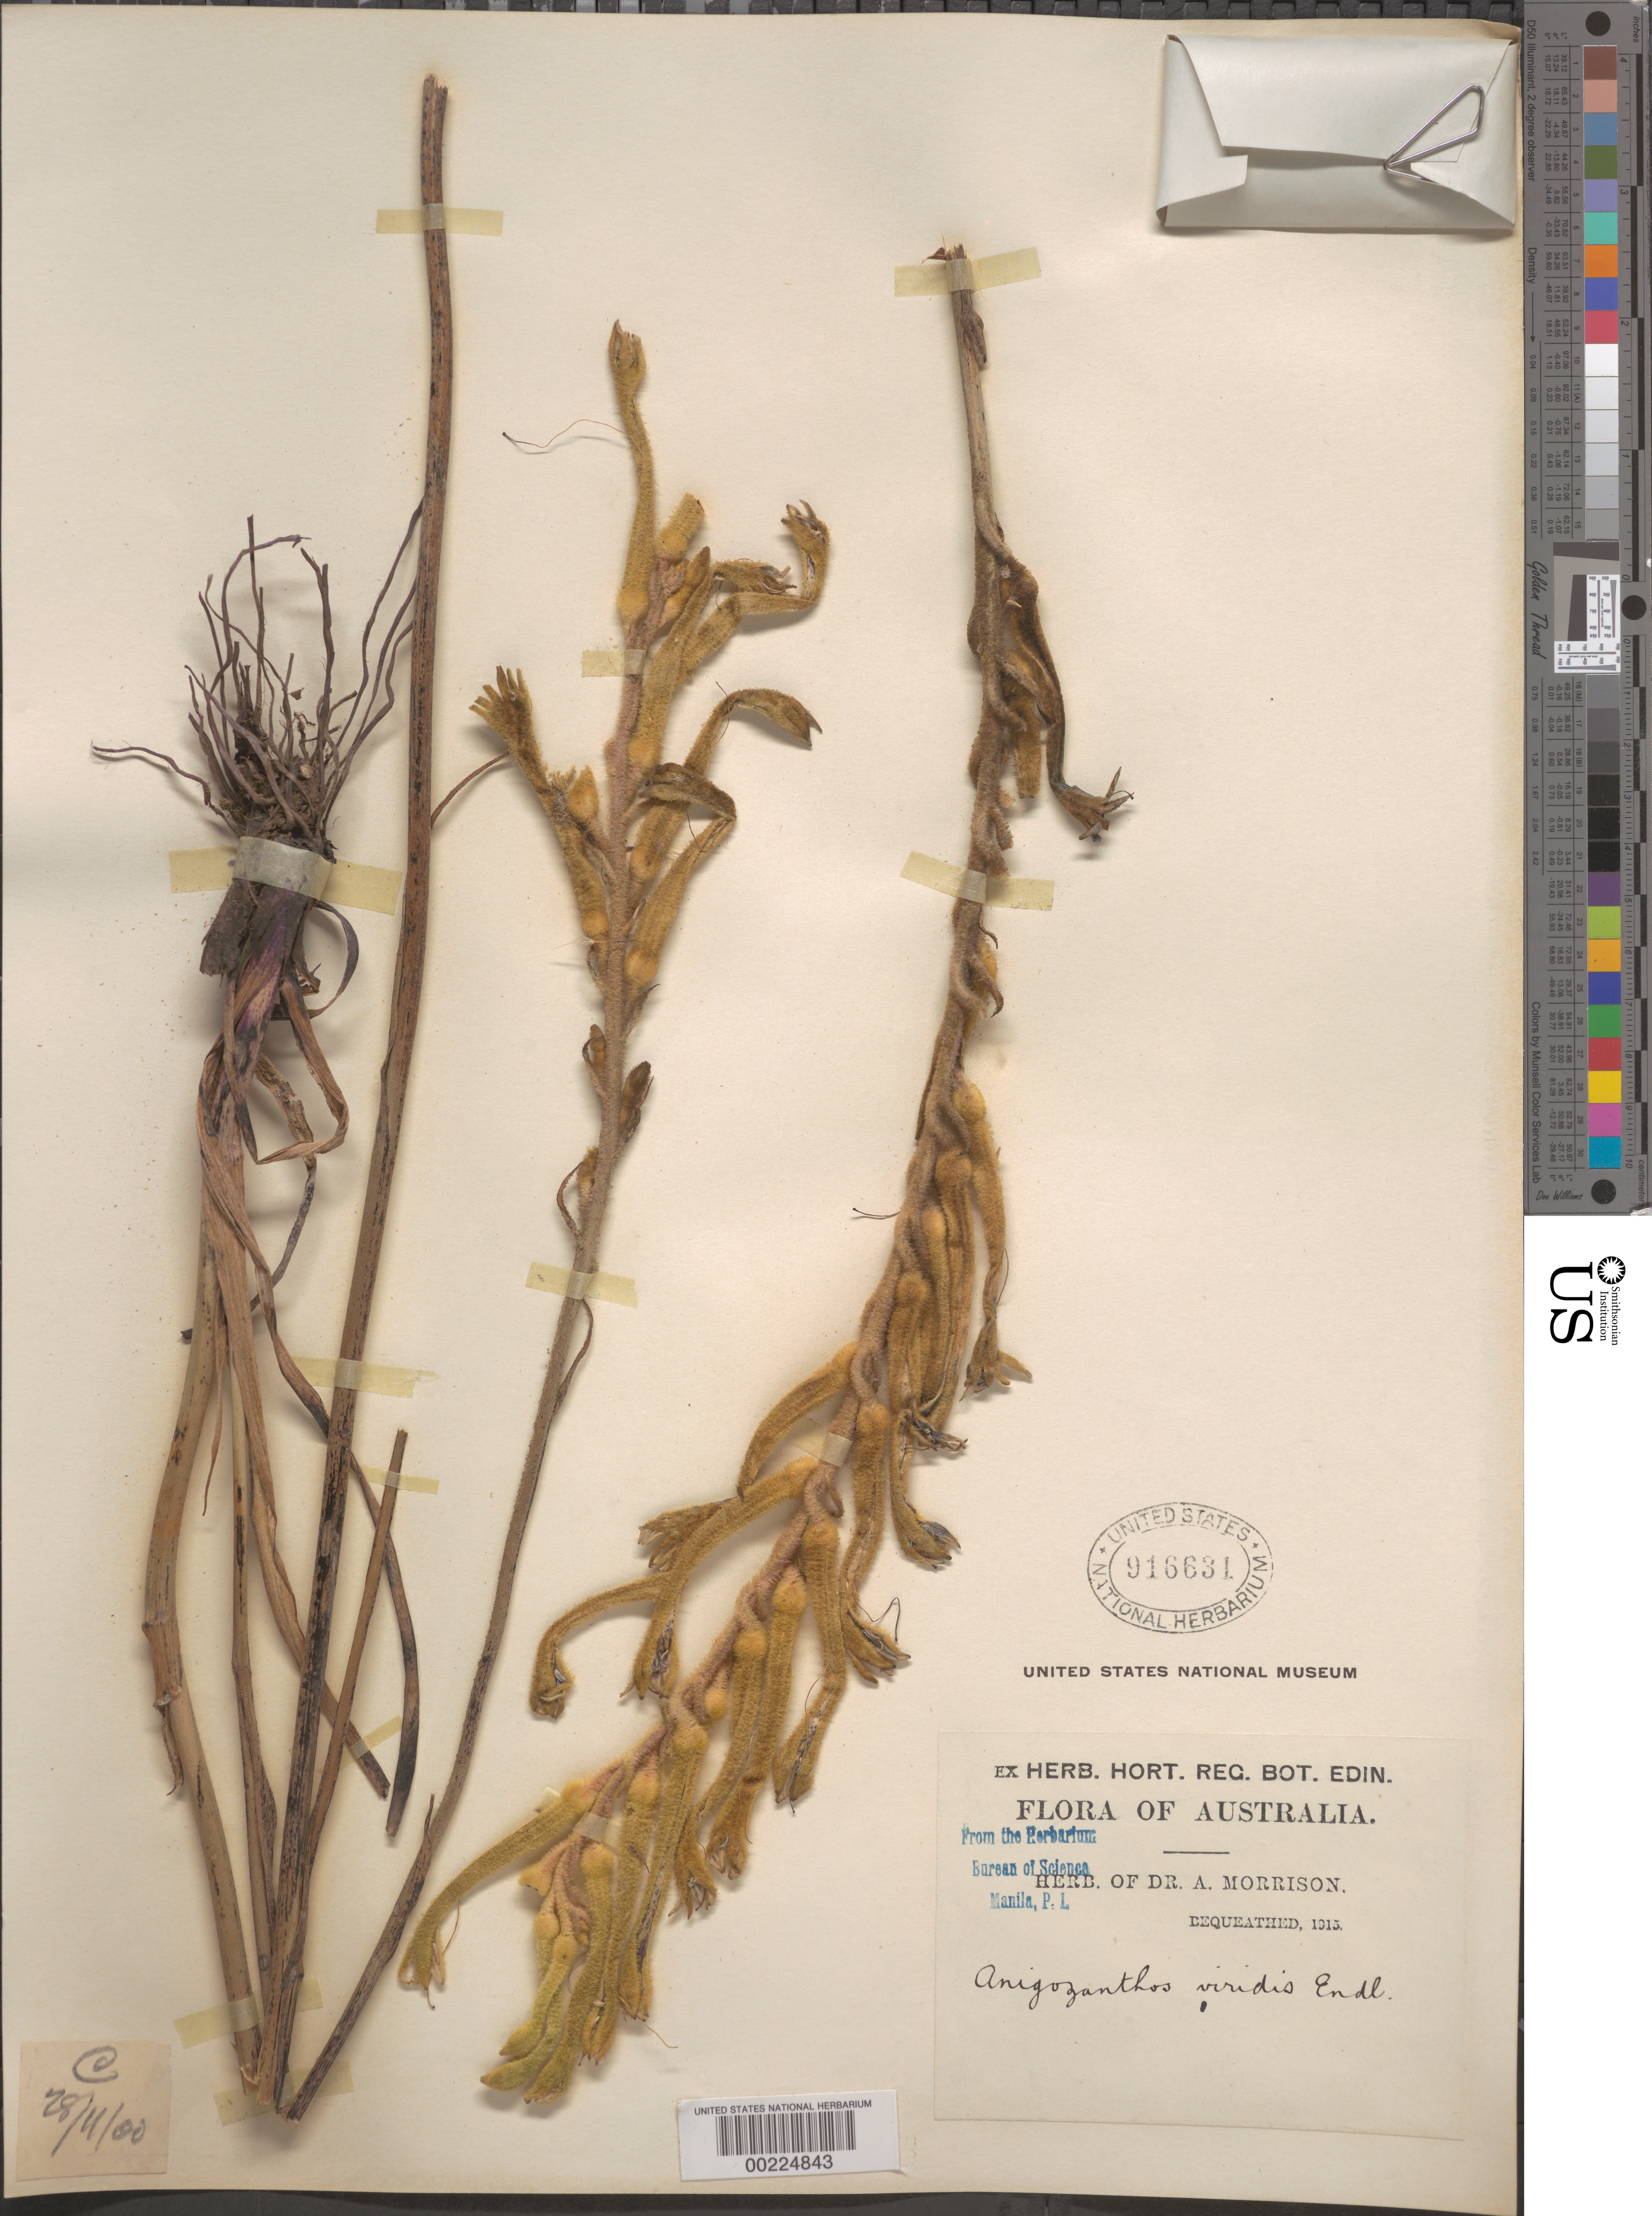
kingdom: Plantae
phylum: Tracheophyta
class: Liliopsida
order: Commelinales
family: Haemodoraceae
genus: Anigozanthos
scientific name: Anigozanthos viridis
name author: Endl.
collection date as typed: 28 Nov 1900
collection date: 1900-11-28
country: Australia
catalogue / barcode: US 916631